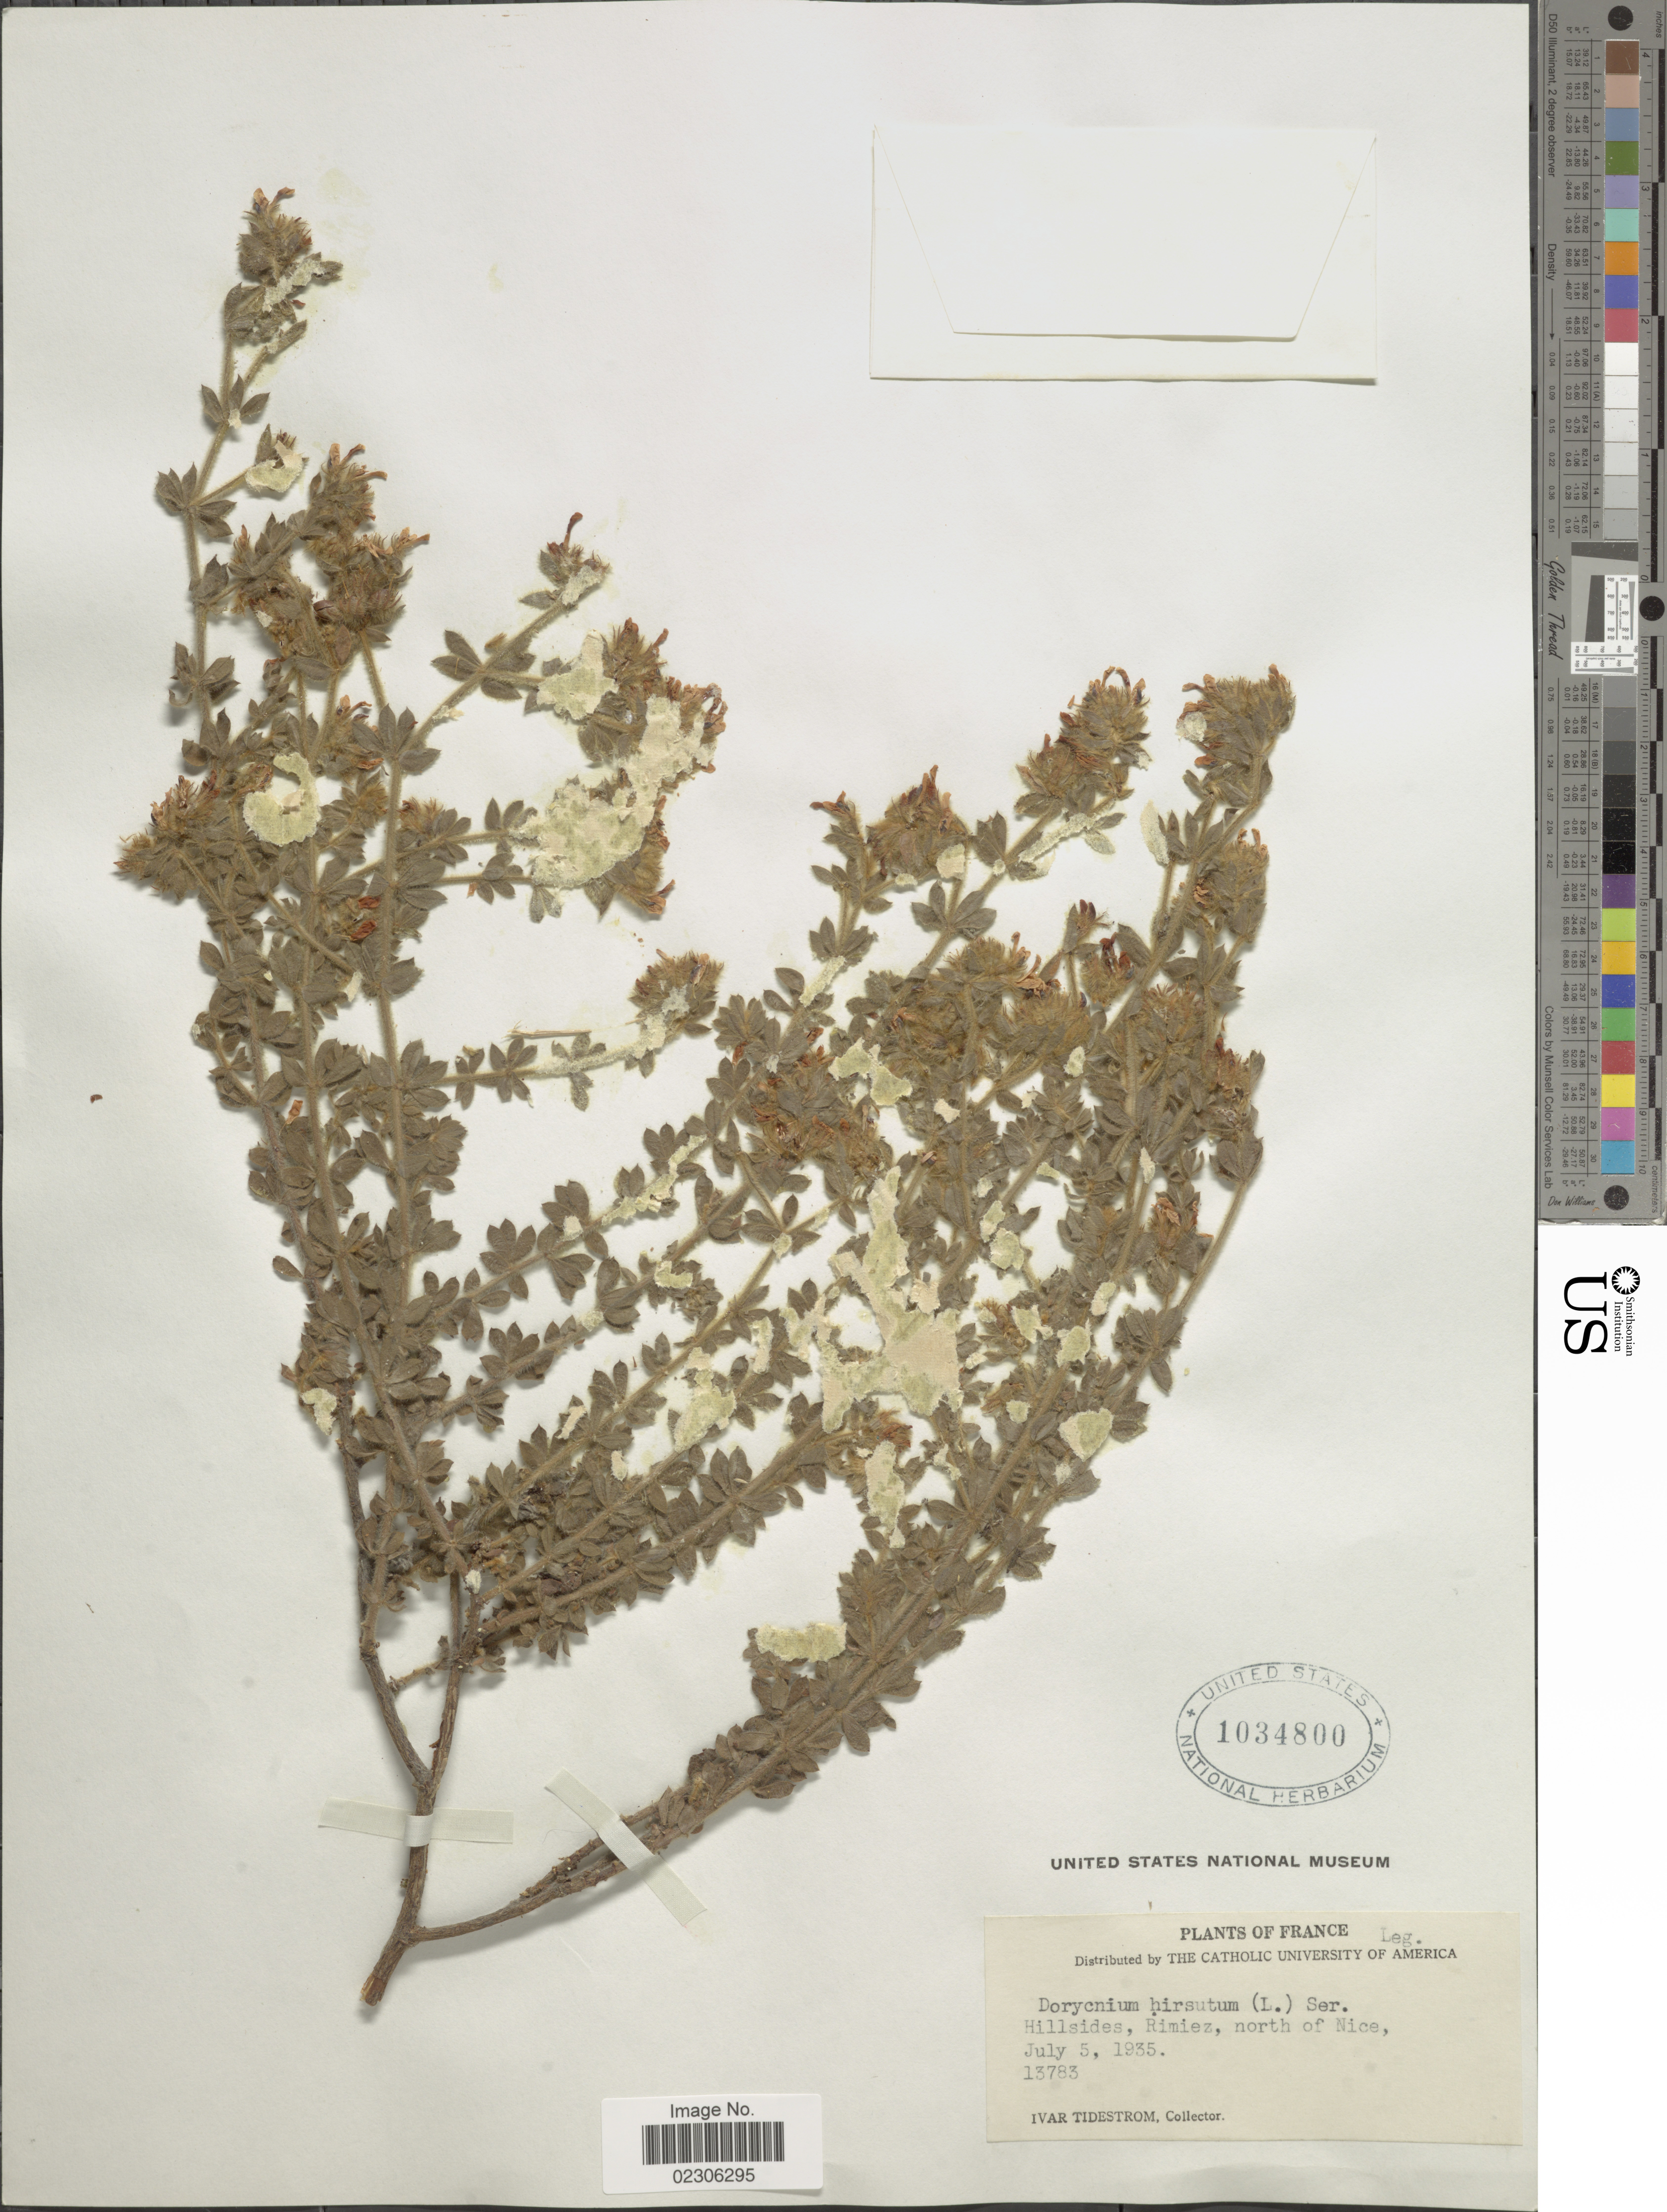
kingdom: Plantae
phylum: Tracheophyta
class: Magnoliopsida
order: Fabales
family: Fabaceae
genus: Dorycnium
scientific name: Dorycnium hirsutum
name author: (L.) Ser.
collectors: I. F. Tidestrom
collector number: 13783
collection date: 1935-07-05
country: France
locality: Rimiez, north of Nice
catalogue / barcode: US 1034800